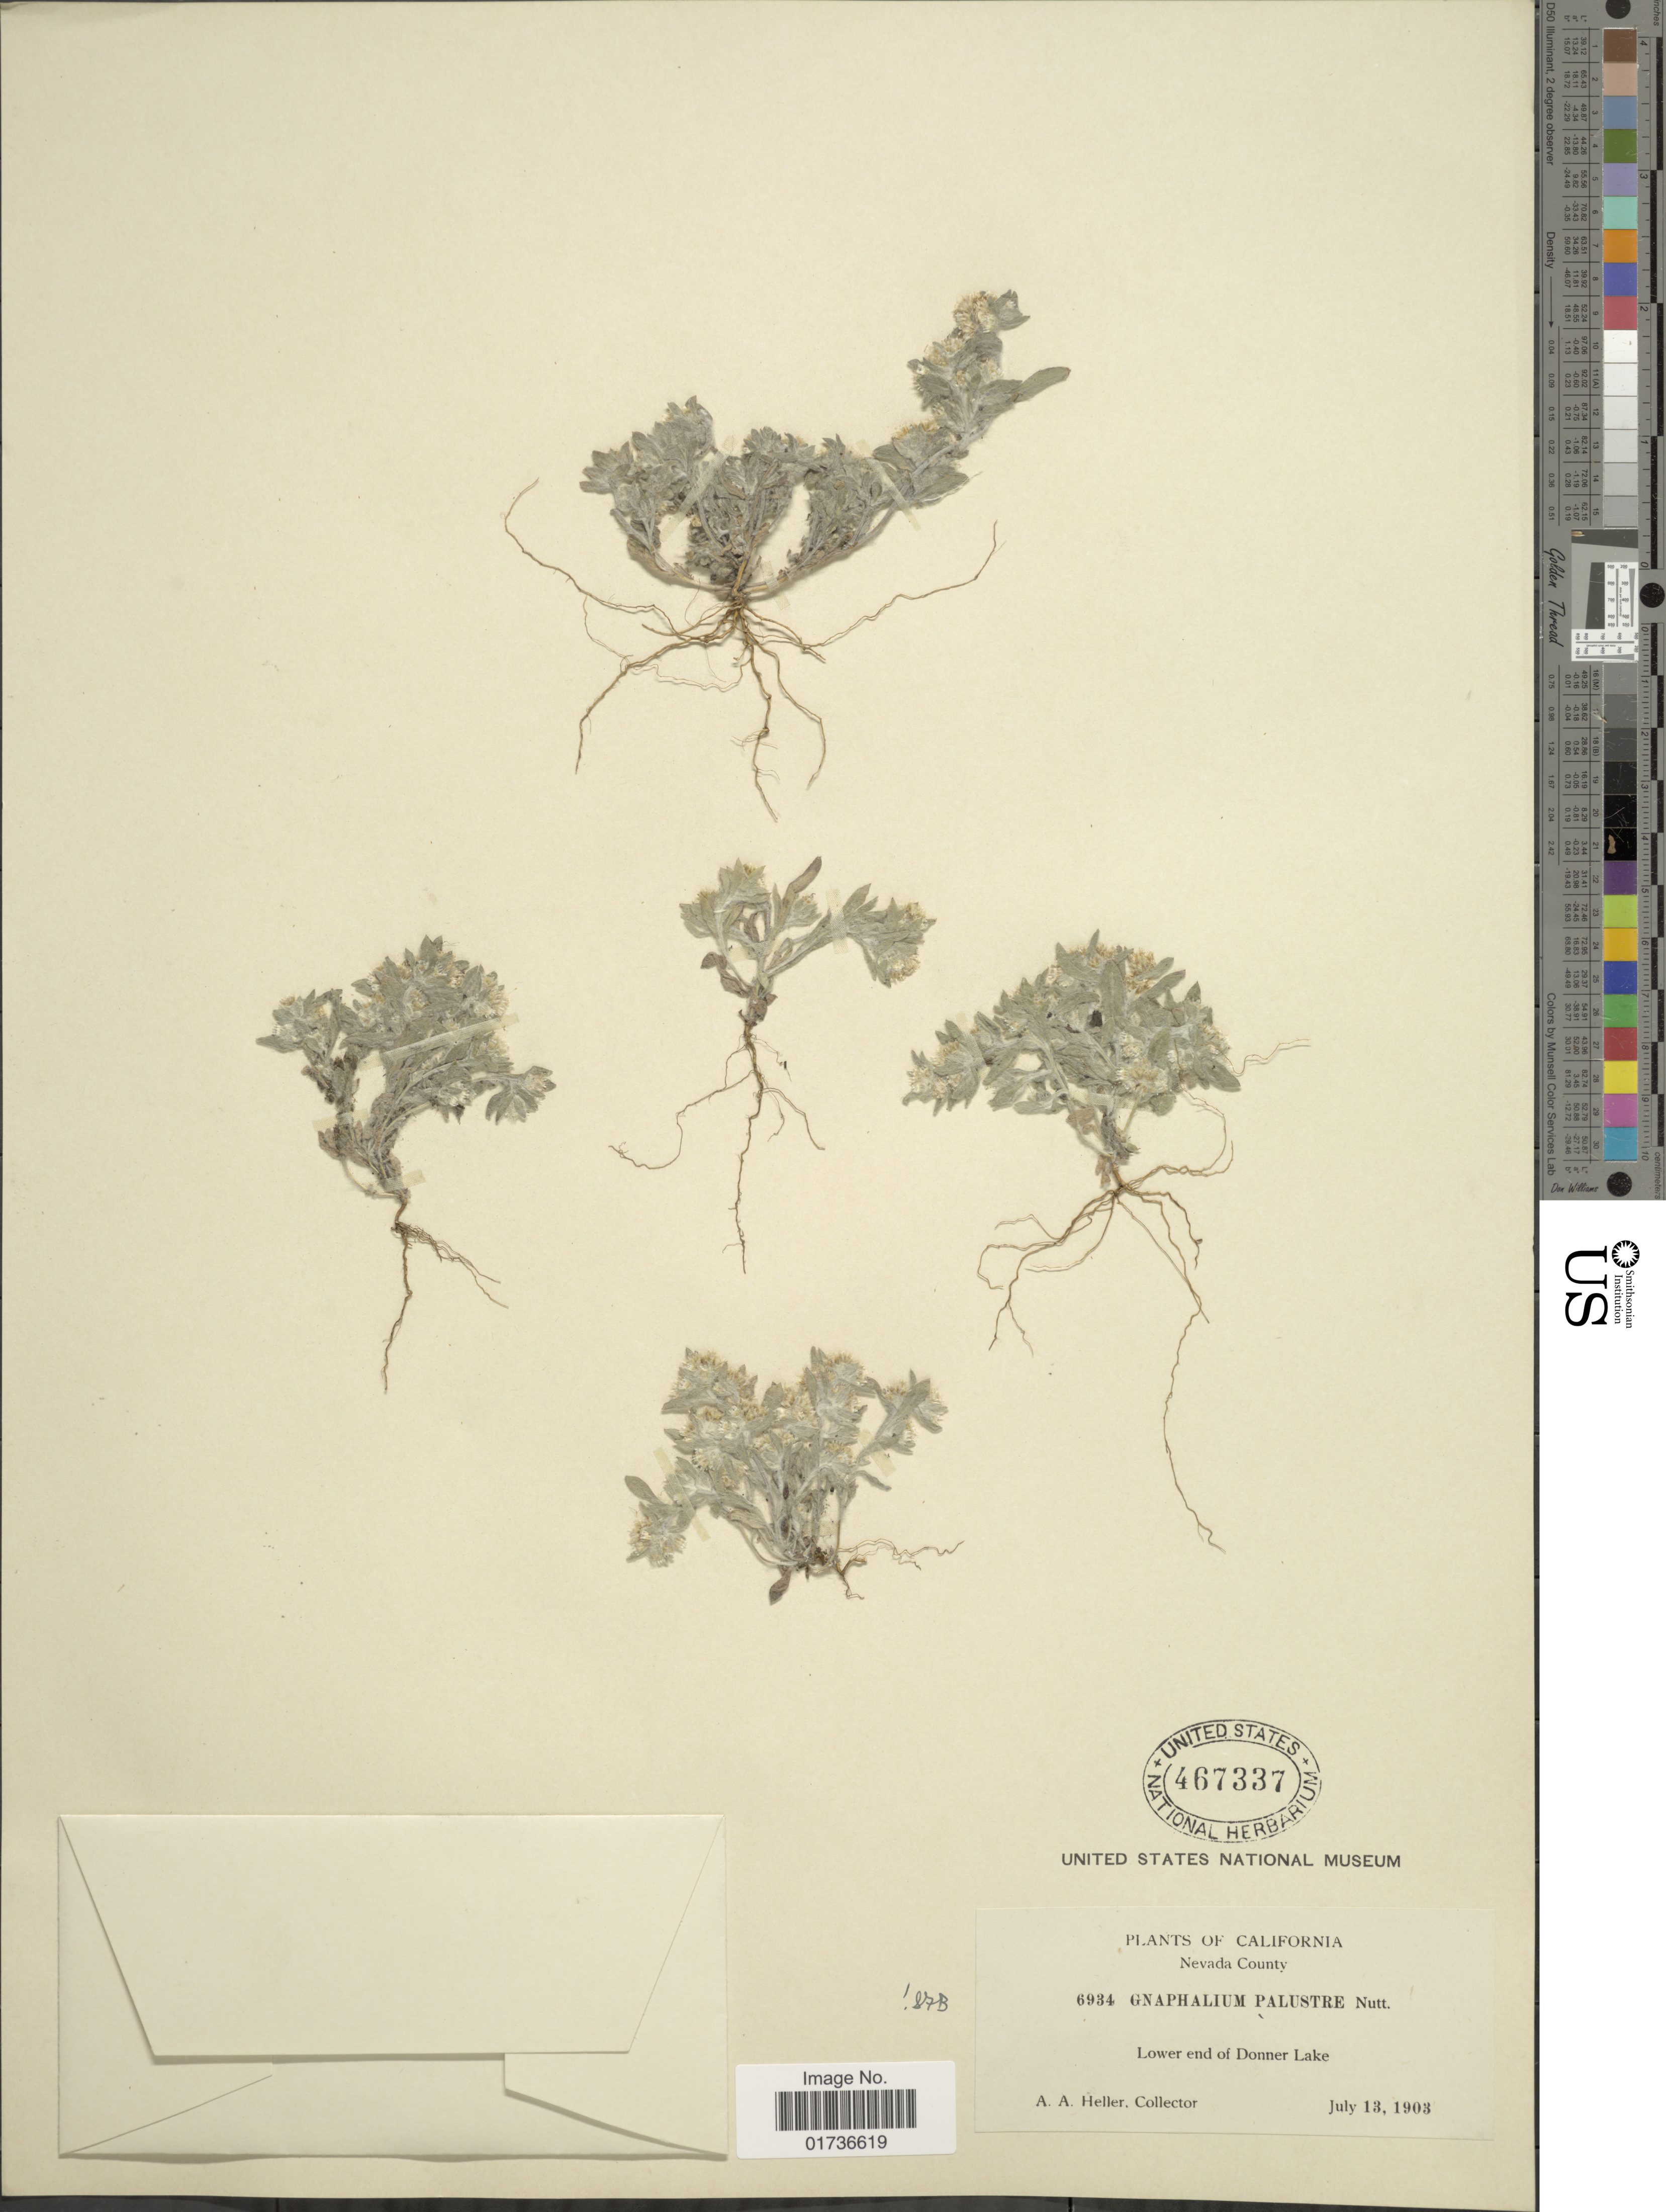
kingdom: Plantae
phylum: Tracheophyta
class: Magnoliopsida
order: Asterales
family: Asteraceae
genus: Gnaphalium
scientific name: Gnaphalium palustre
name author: Nutt.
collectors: A. A. Heller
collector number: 6934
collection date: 1903-07-13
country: United States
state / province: California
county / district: Nevada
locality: Nevada County, Lower end of Donner Lake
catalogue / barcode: US 467337